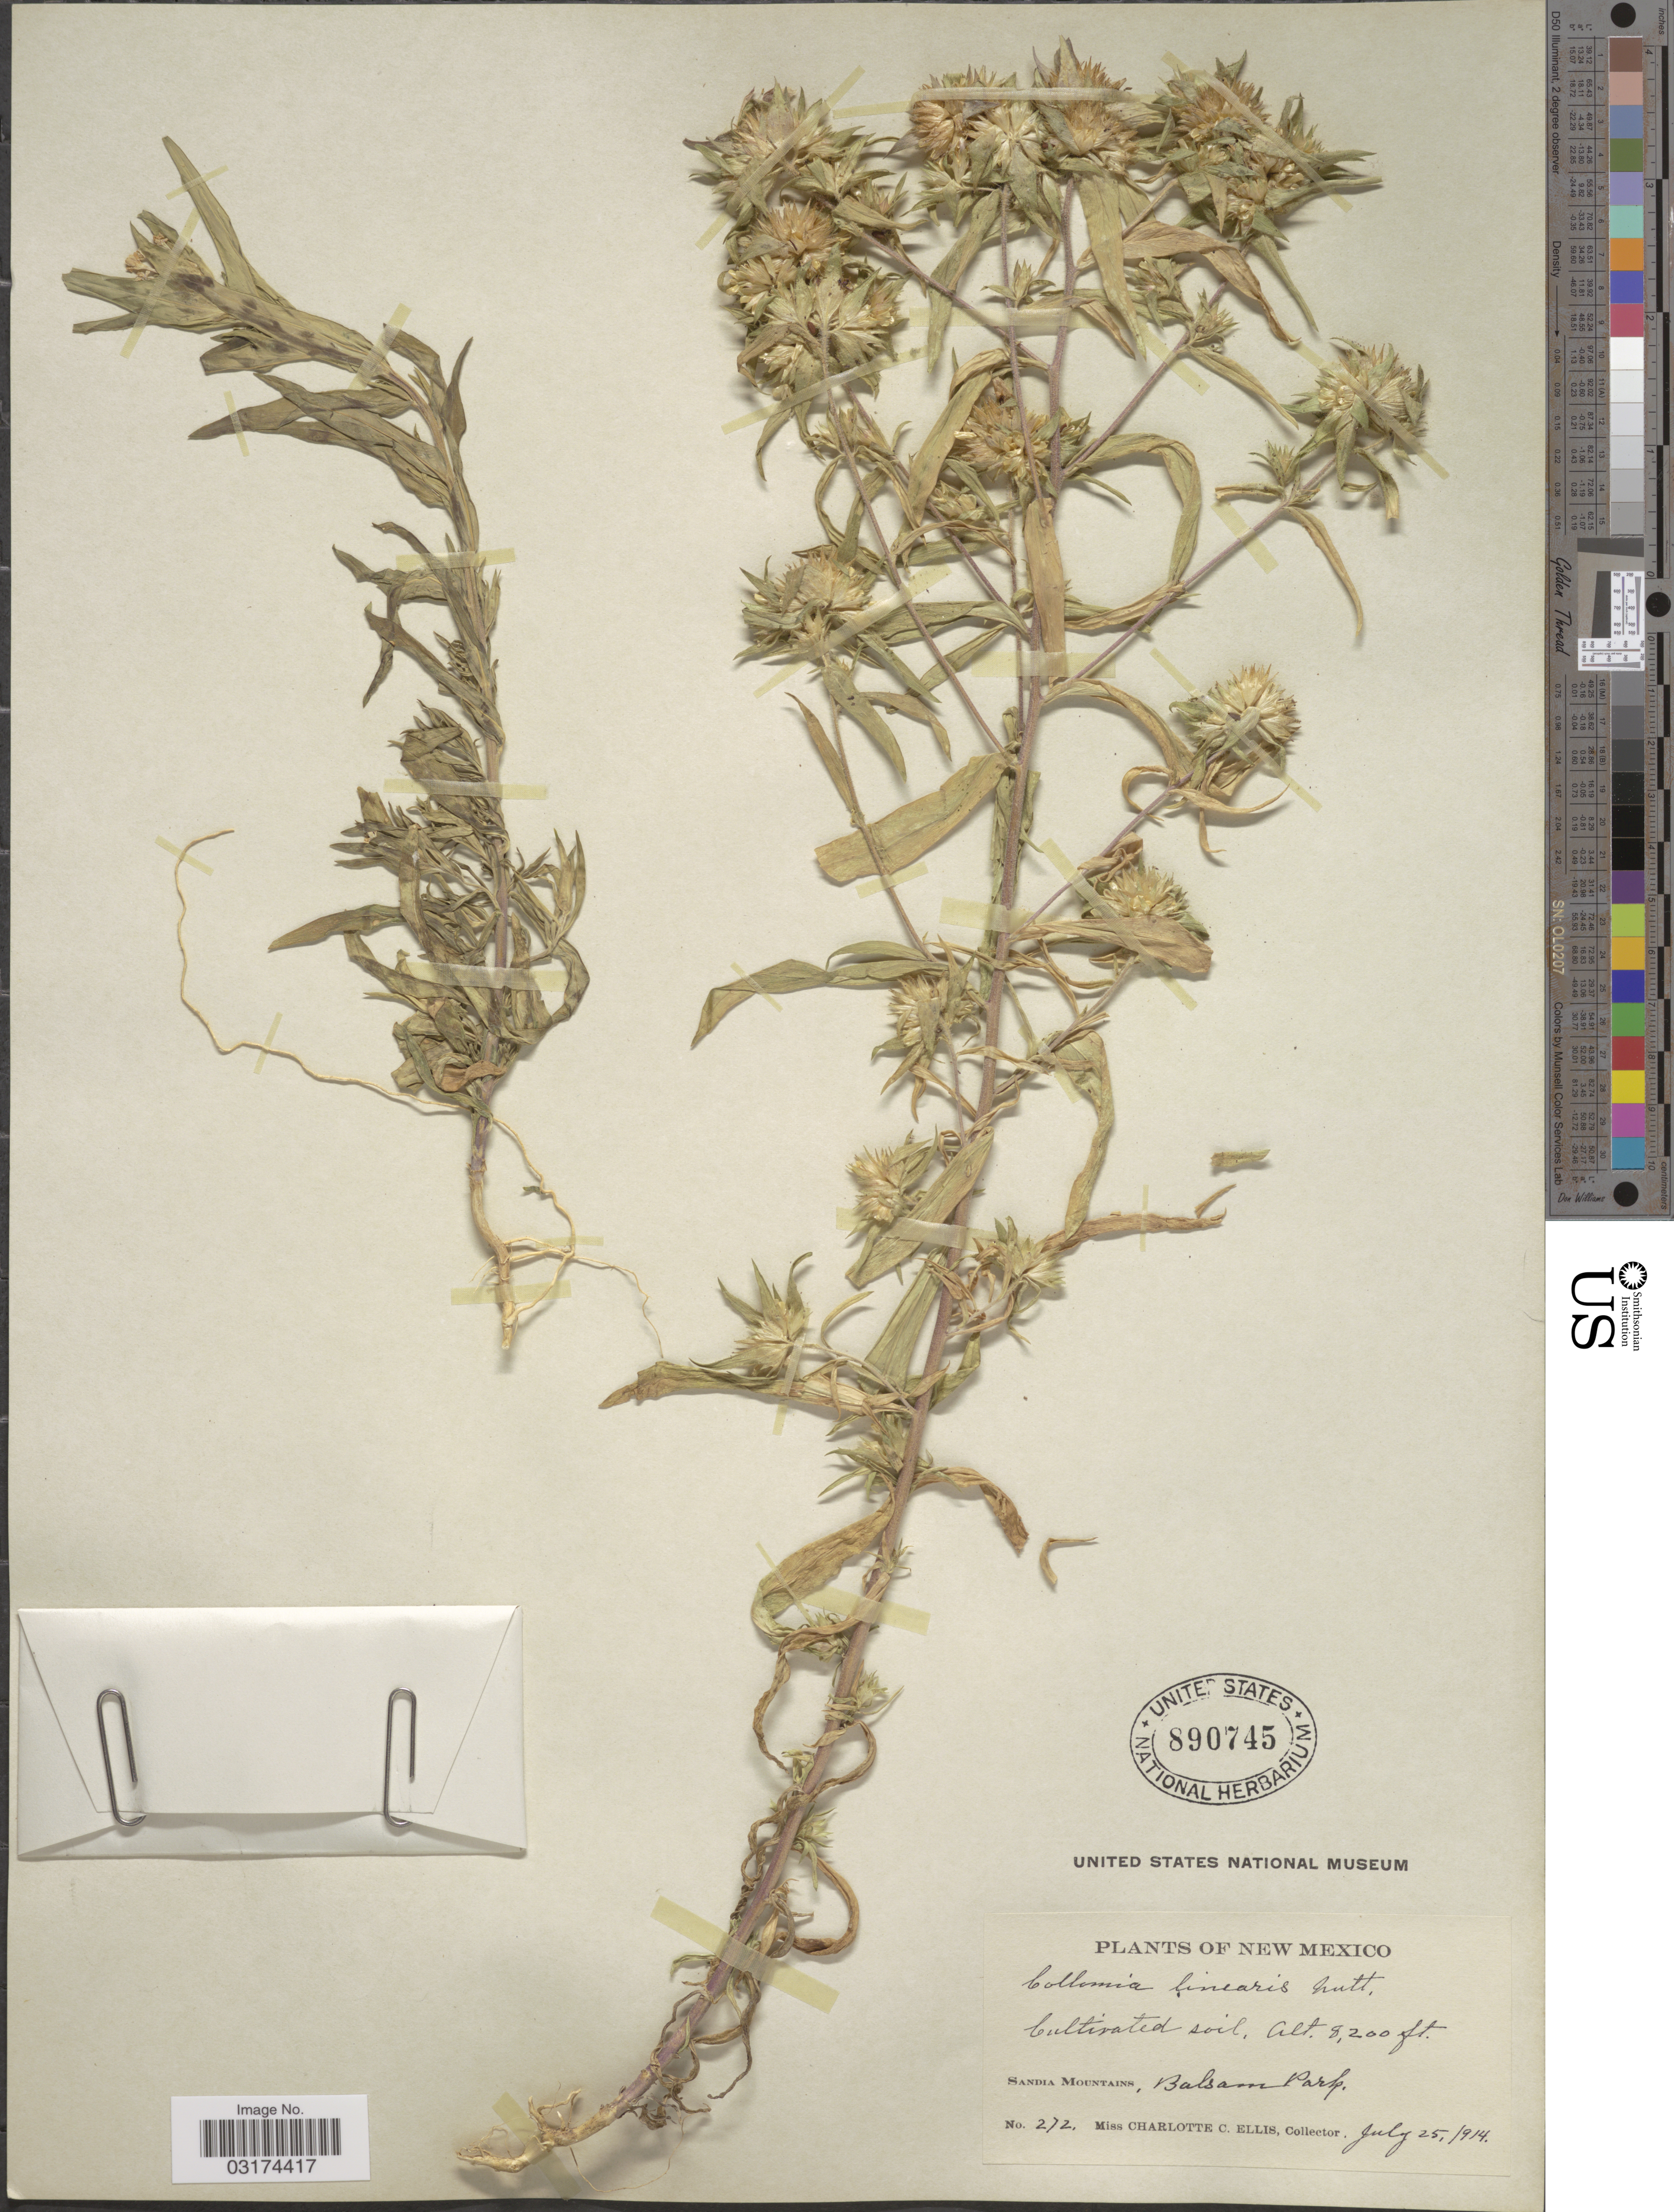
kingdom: Plantae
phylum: Tracheophyta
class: Magnoliopsida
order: Ericales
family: Polemoniaceae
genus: Collomia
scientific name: Collomia linearis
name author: Nutt.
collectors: C. C. Ellis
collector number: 272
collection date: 1914-07-25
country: United States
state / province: New Mexico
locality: Sandia mountains, Balsam Park.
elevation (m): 2499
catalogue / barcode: US 890745